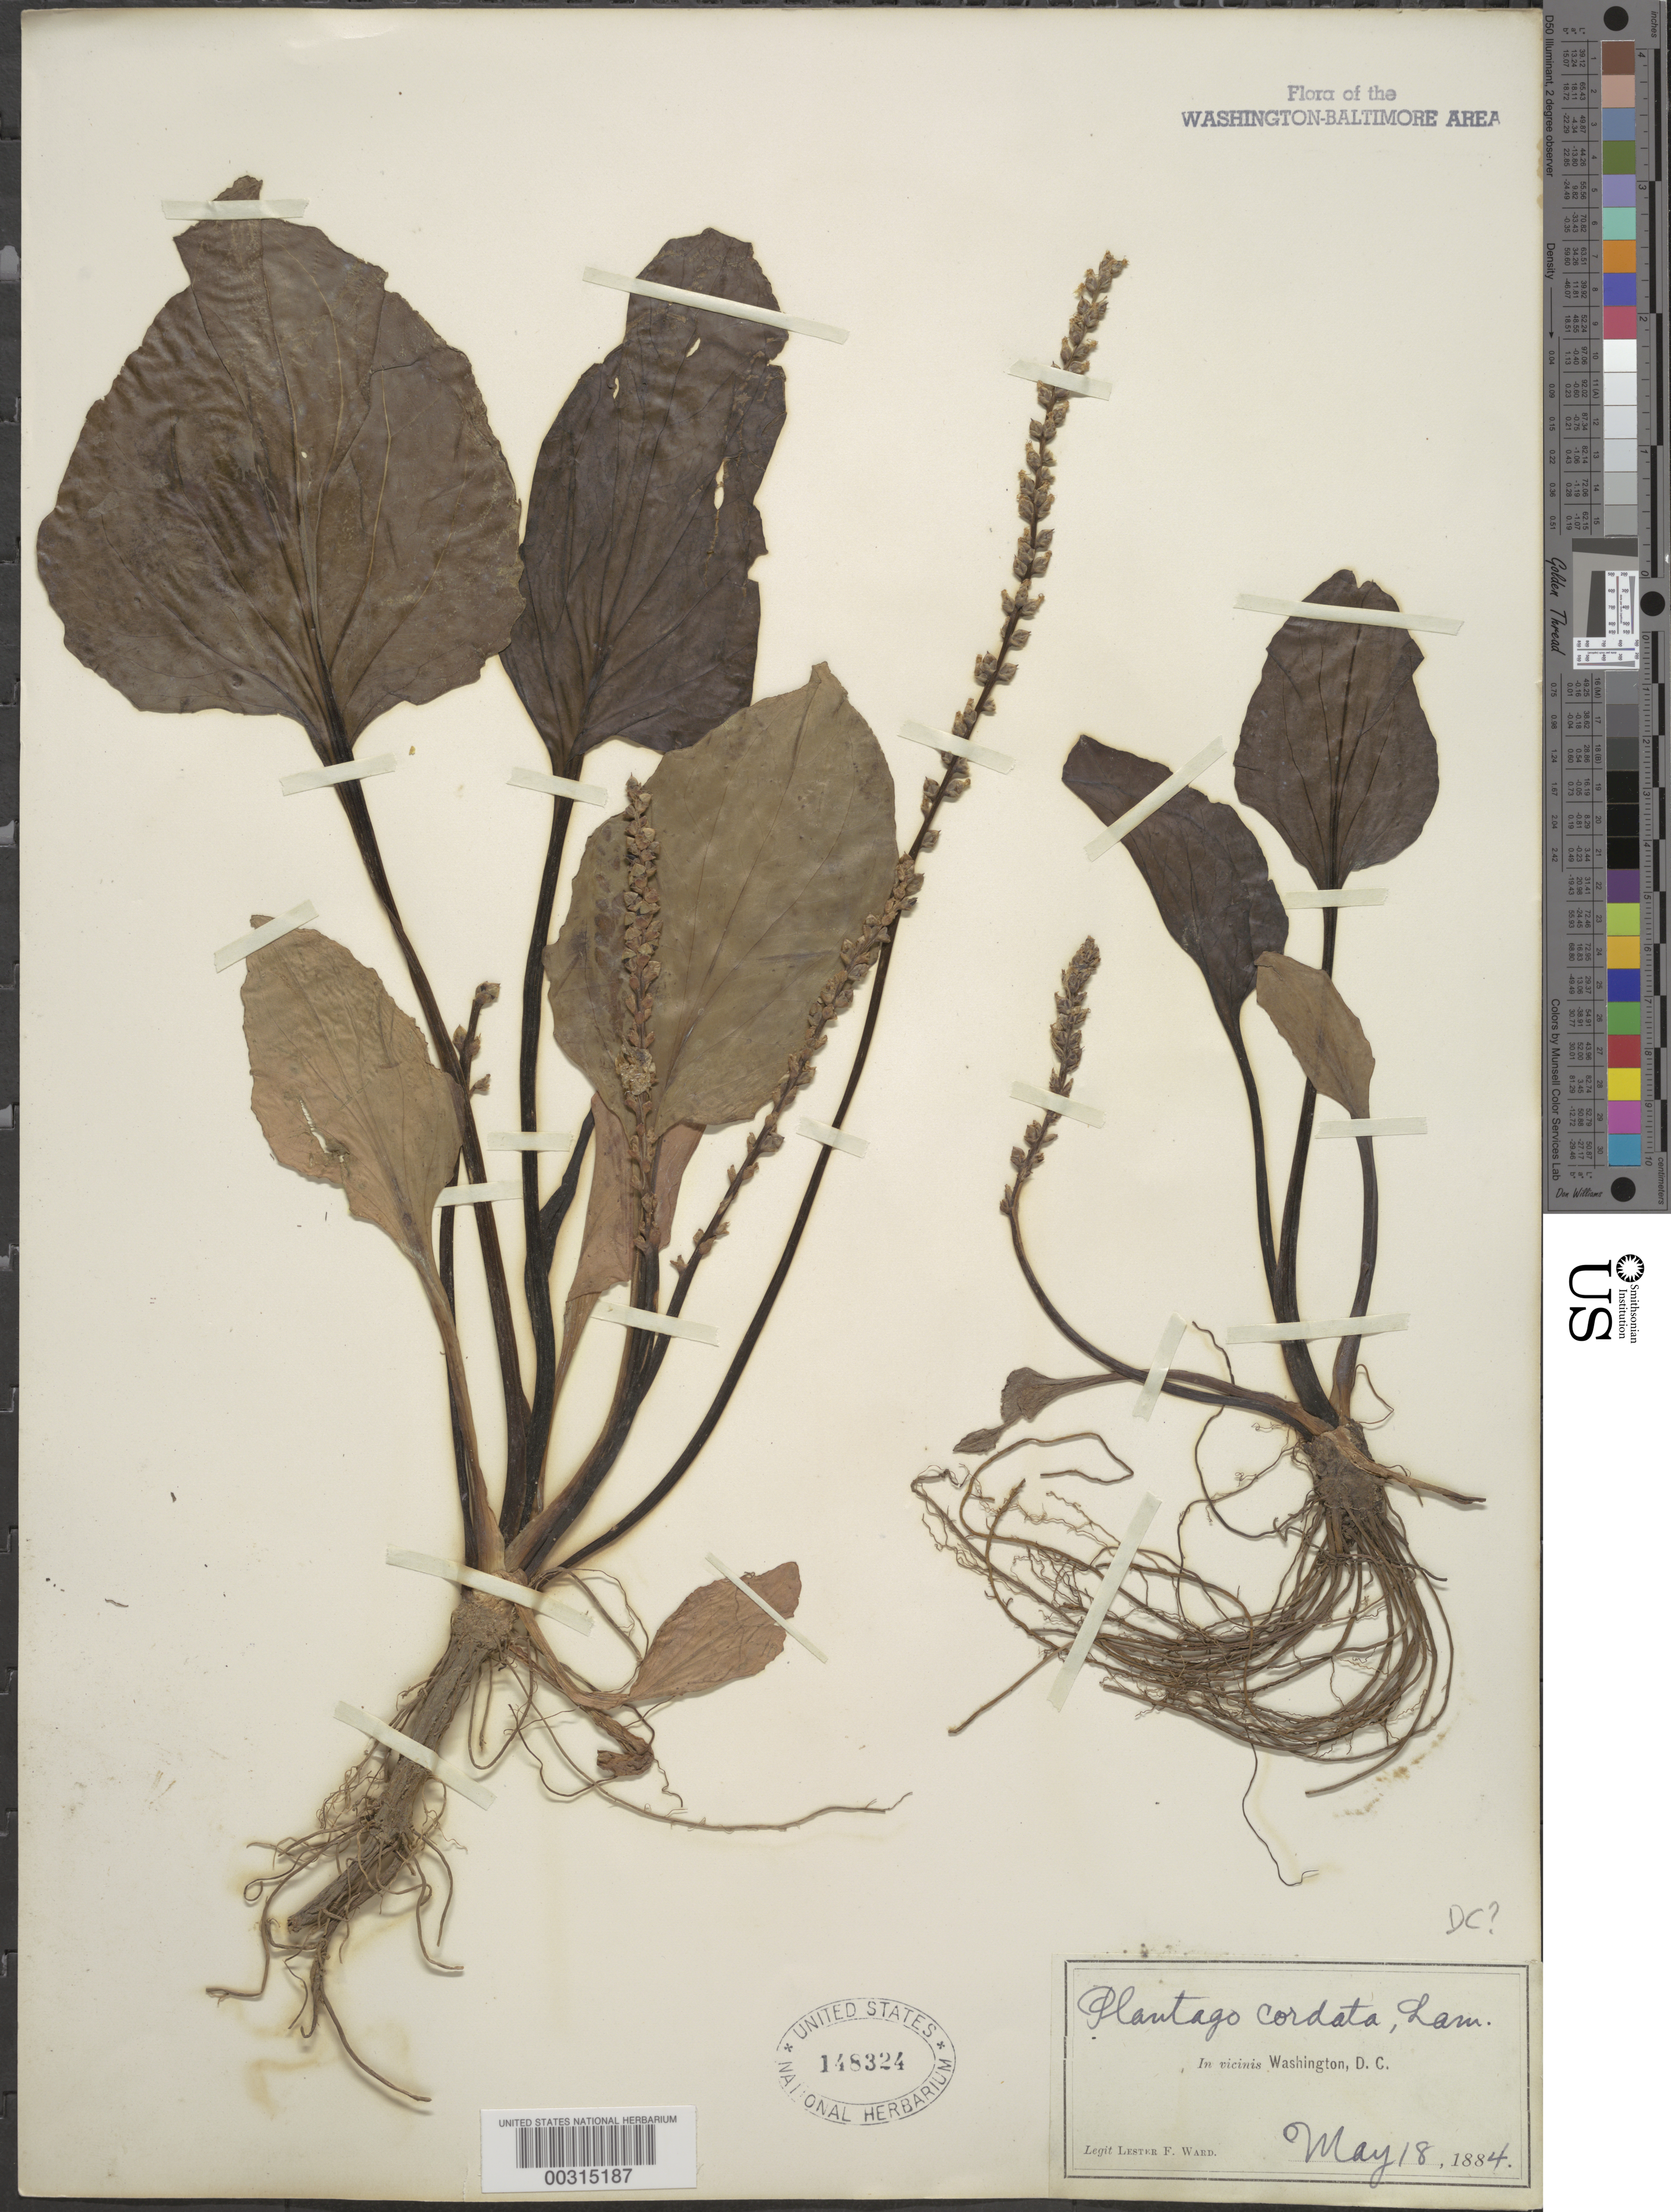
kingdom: Plantae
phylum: Tracheophyta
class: Magnoliopsida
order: Lamiales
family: Plantaginaceae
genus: Plantago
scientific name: Plantago cordata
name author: Lam.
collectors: L. F. Ward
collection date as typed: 18 May 1884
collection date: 1884-05-18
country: United States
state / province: District of Columbia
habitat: In sands of shore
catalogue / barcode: US 148324